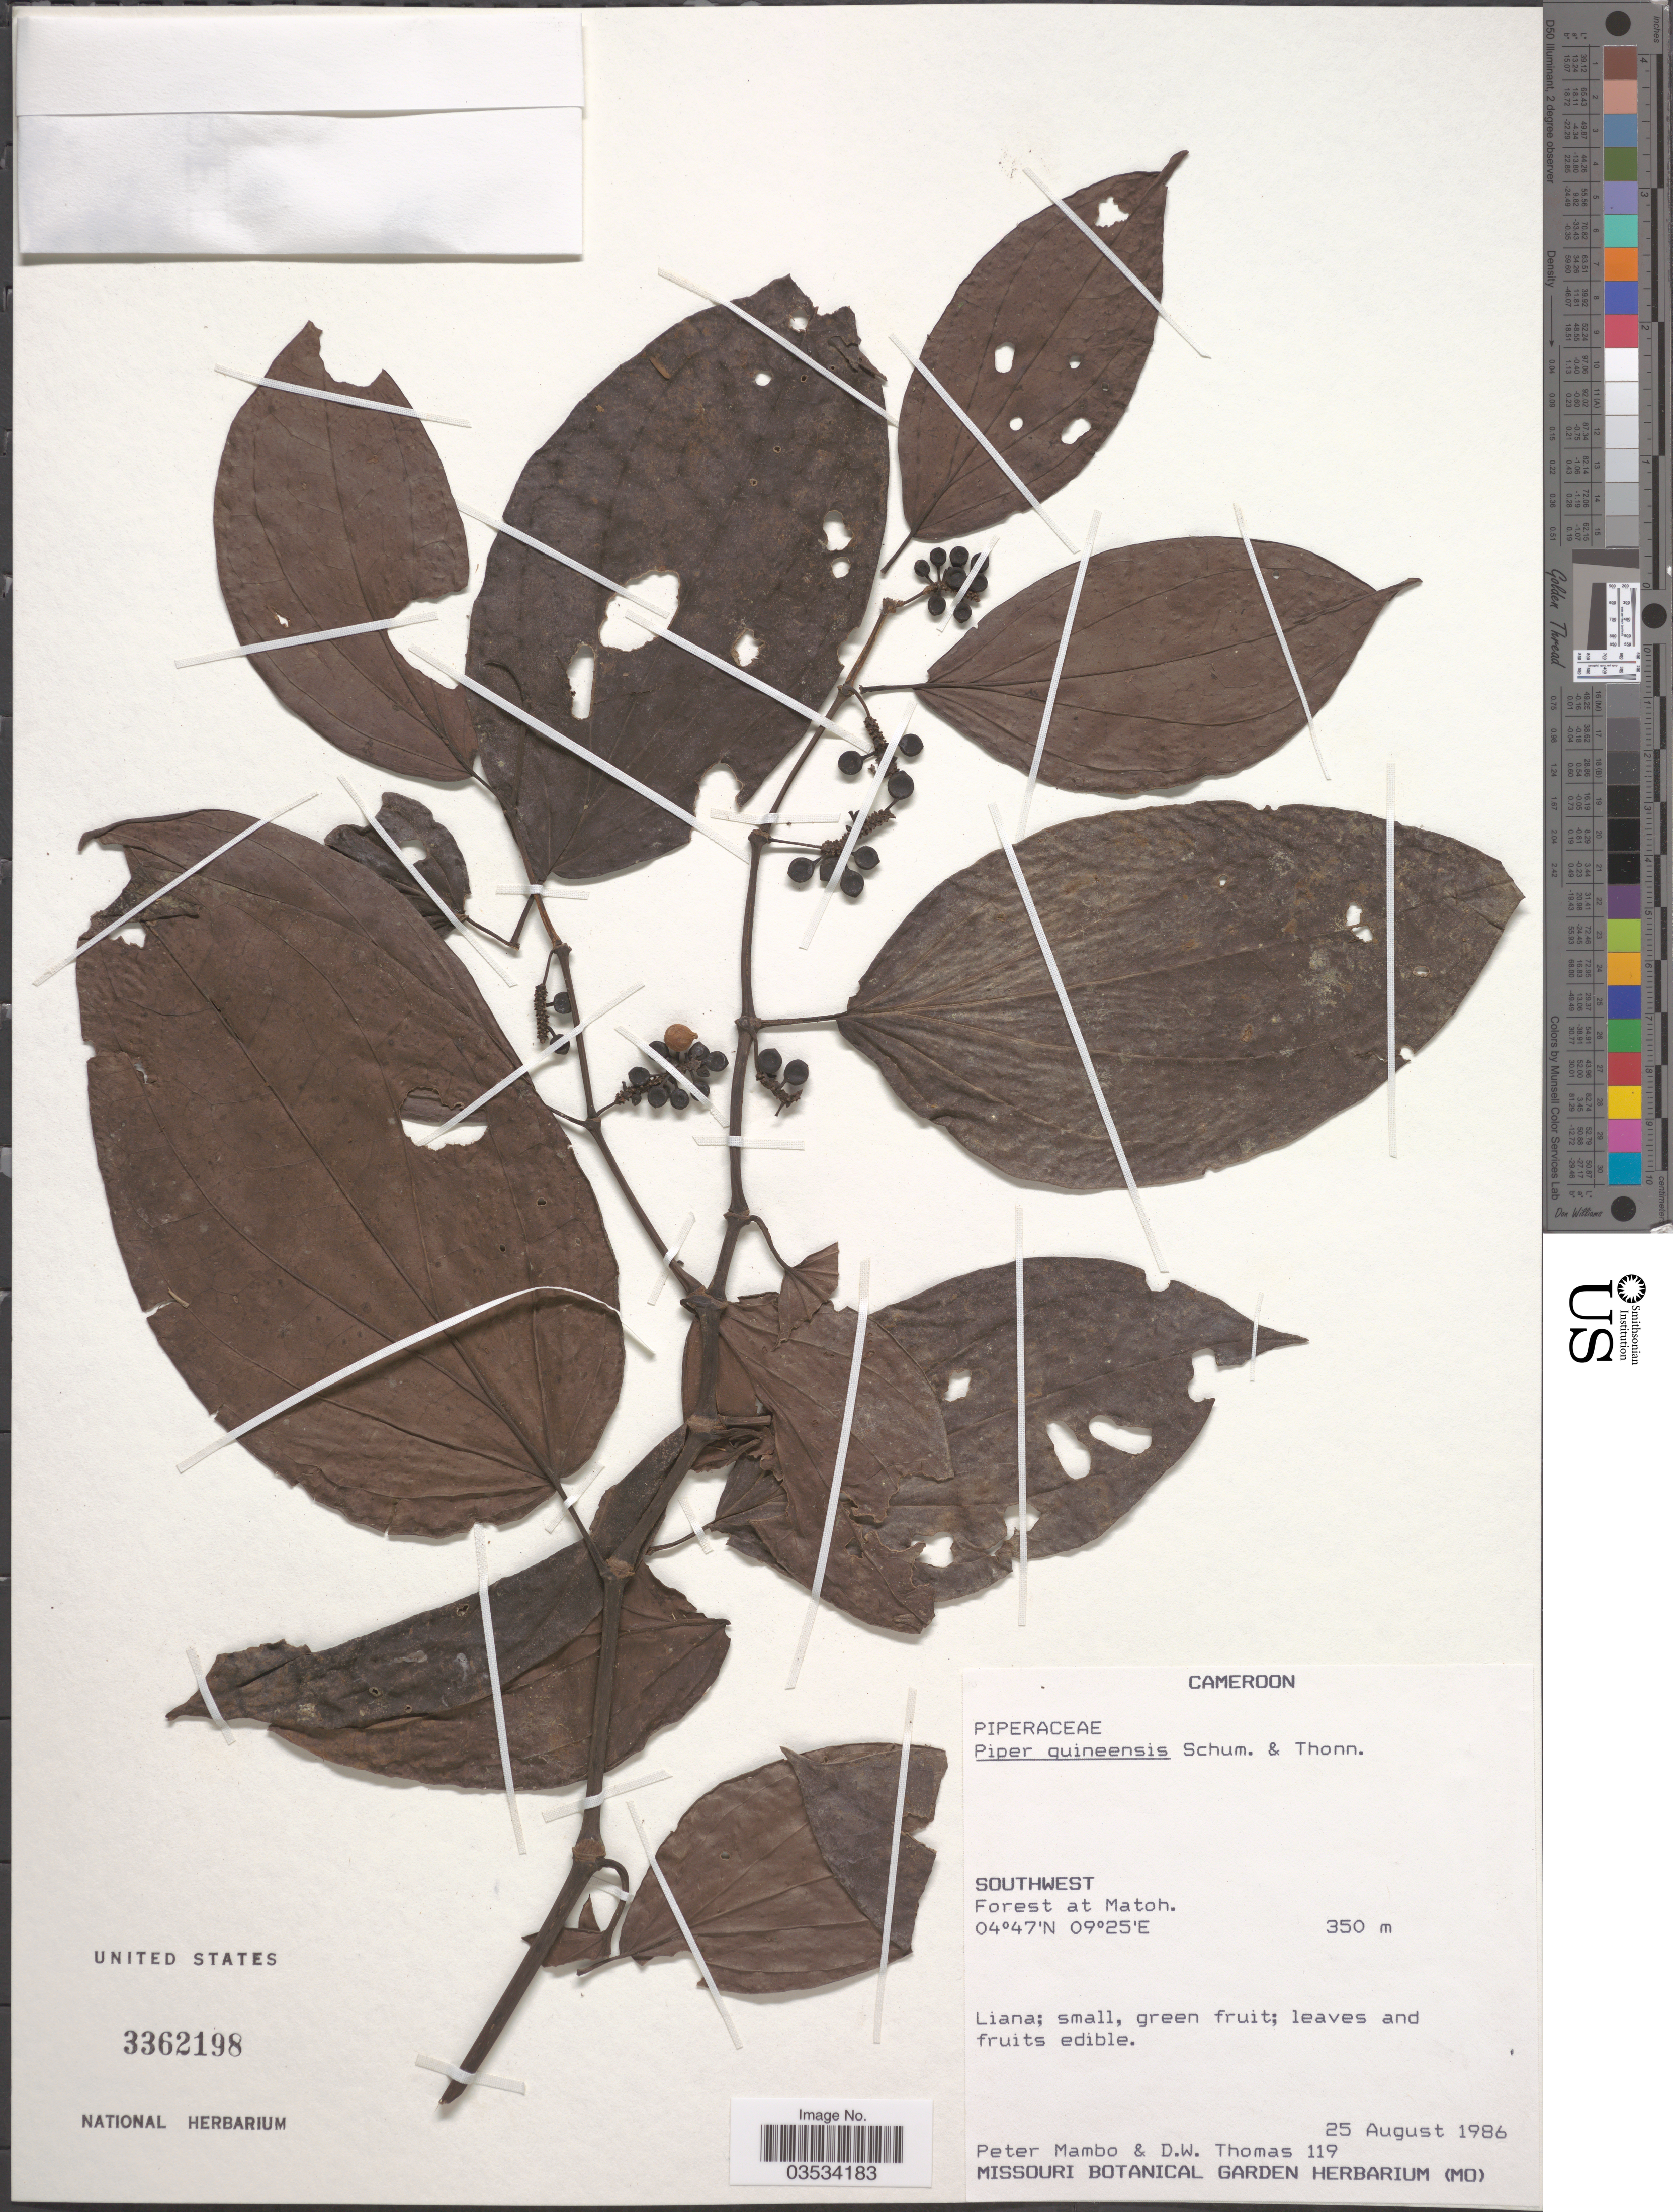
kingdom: Plantae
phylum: Tracheophyta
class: Magnoliopsida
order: Piperales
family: Piperaceae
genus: Piper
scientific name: Piper guineense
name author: Schumach. & Thonn.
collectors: P. Mambo & D. W. Thomas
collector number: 119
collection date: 1986-08-25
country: Cameroon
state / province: Sud-Ouest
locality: Southwest. Forest at Matoh.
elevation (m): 350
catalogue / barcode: US 3362198